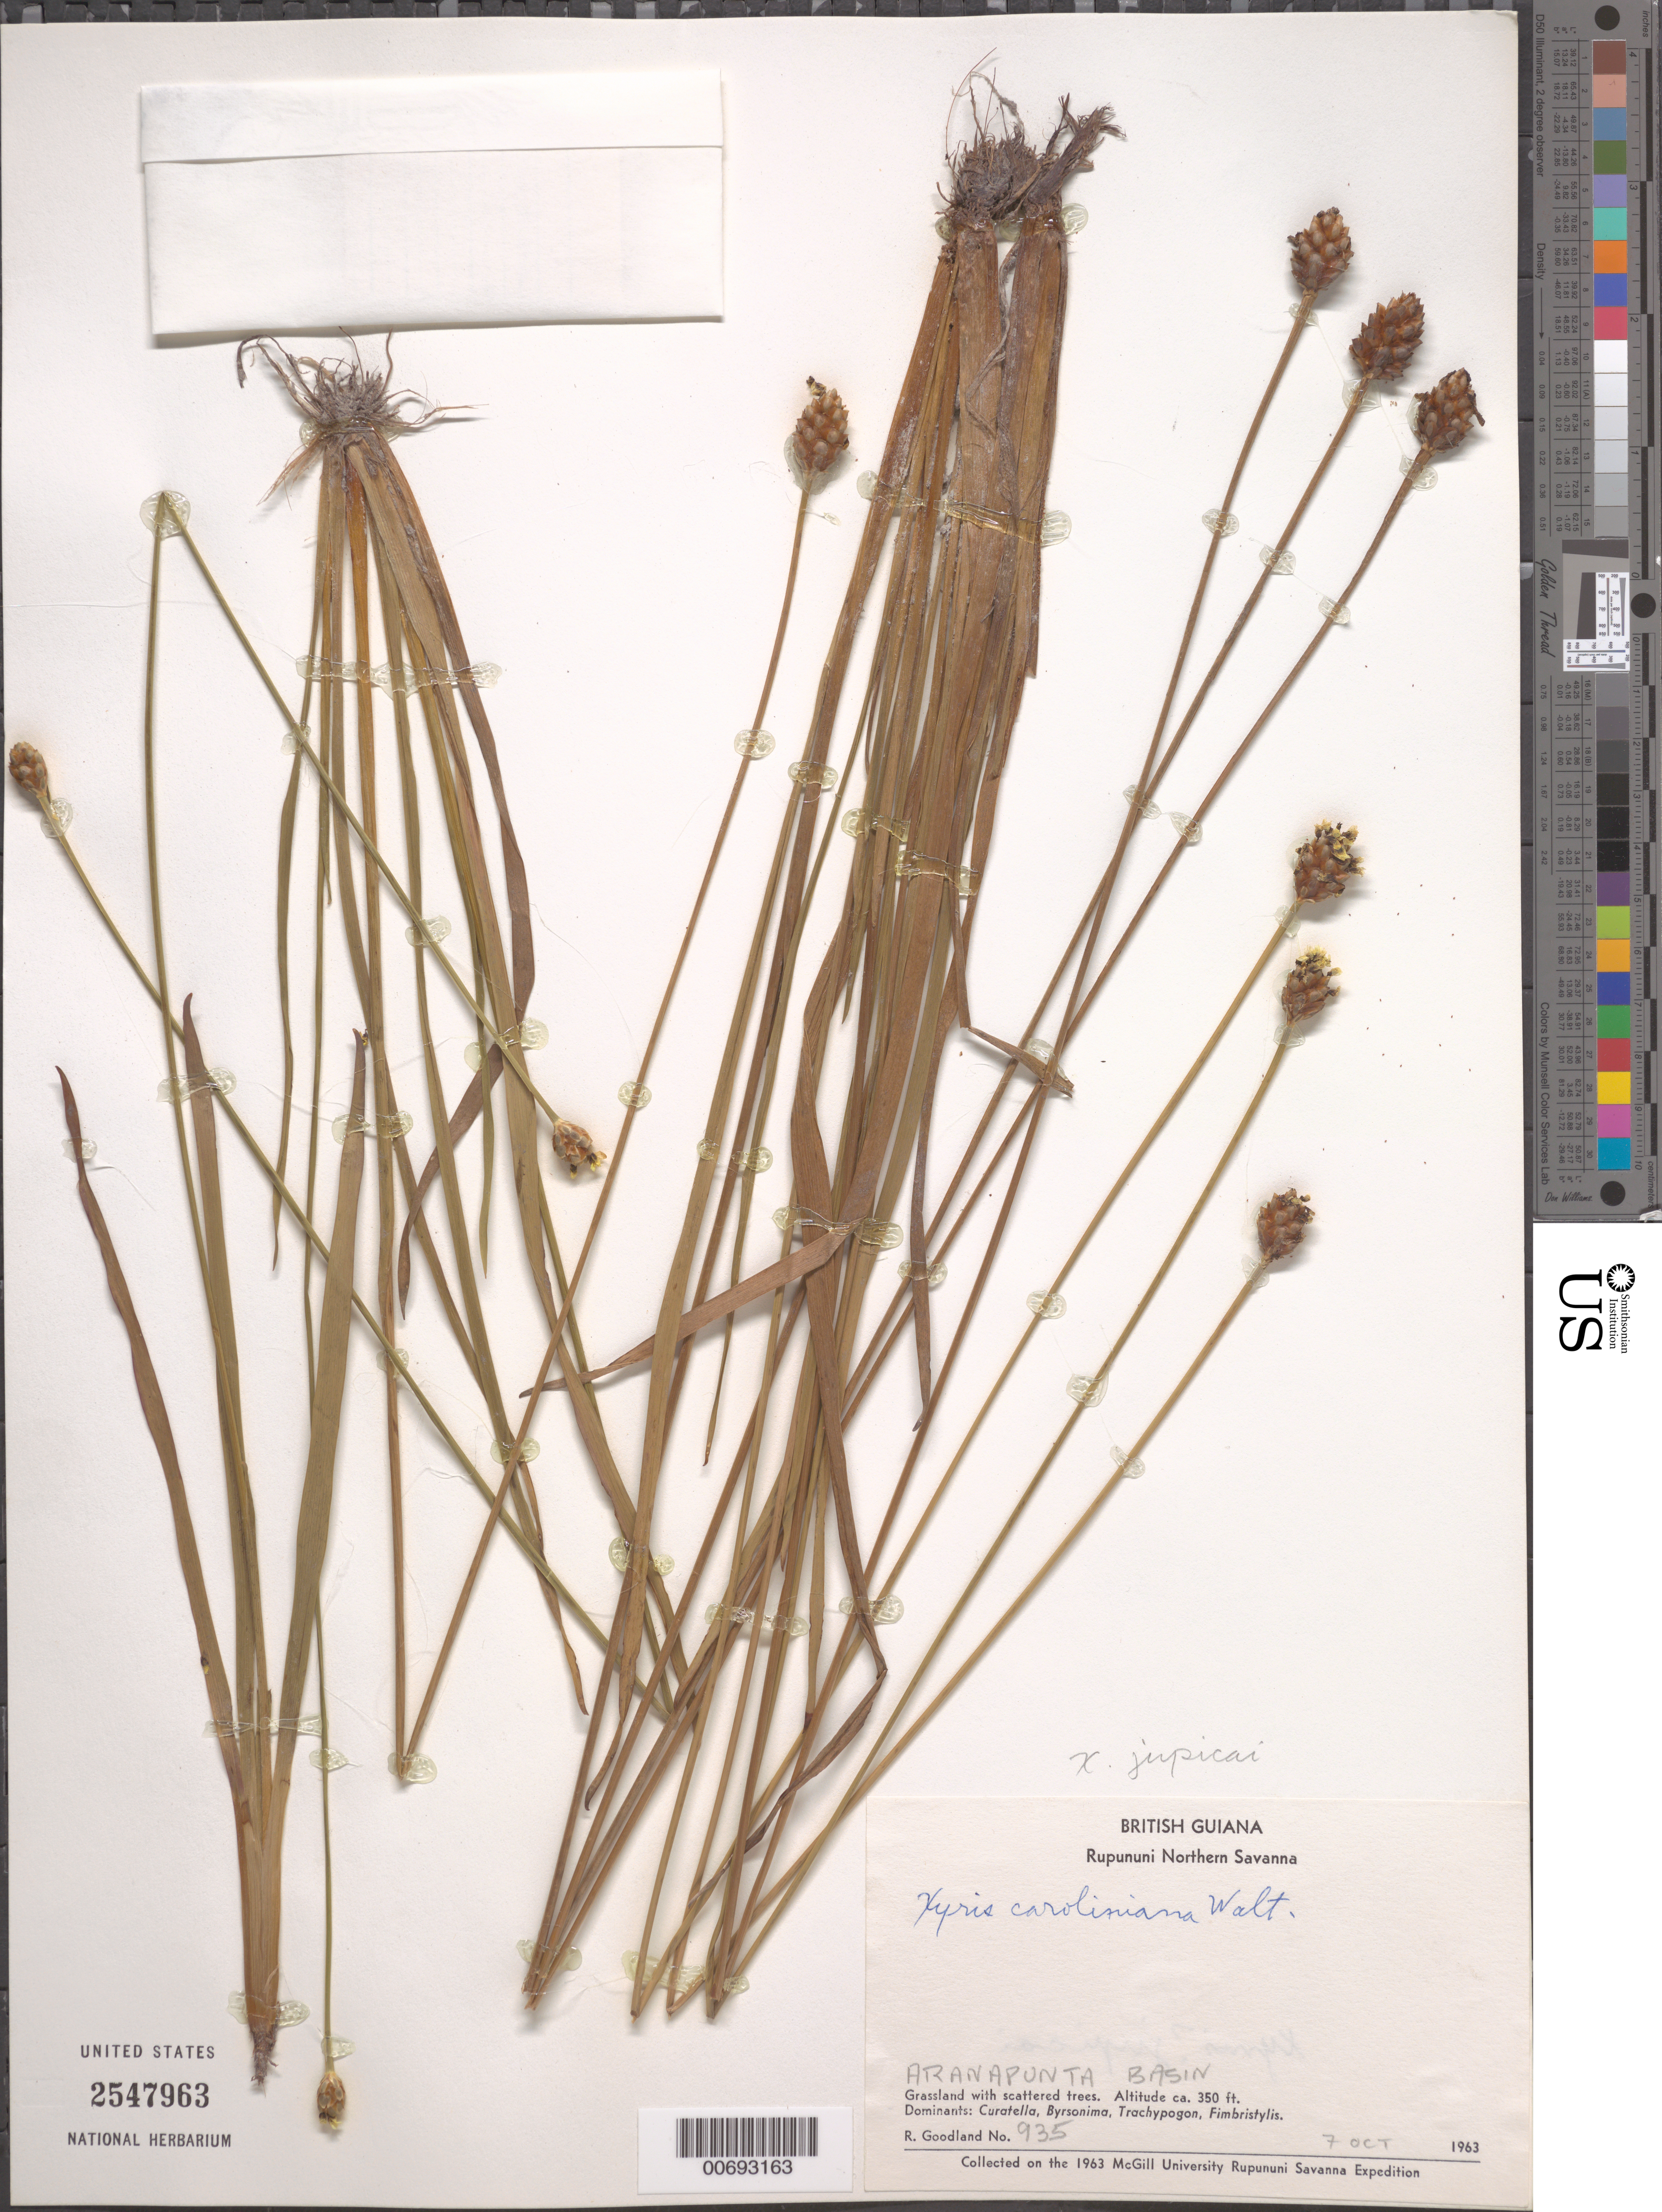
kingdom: Plantae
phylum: Tracheophyta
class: Liliopsida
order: Poales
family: Xyridaceae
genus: Xyris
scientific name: Xyris jupicai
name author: Rich.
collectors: R. Goodland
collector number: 935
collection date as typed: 7-Oct-63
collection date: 1963-10-07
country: Guyana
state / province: U. Takutu-U. Essequibo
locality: Rupununi Northern Savanna, Aranapunta Basin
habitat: Grassland with scattered trees. Dominants: Curatella, Byrsonima, Trachypogon, Fimbristylis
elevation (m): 107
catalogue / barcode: US 2547963